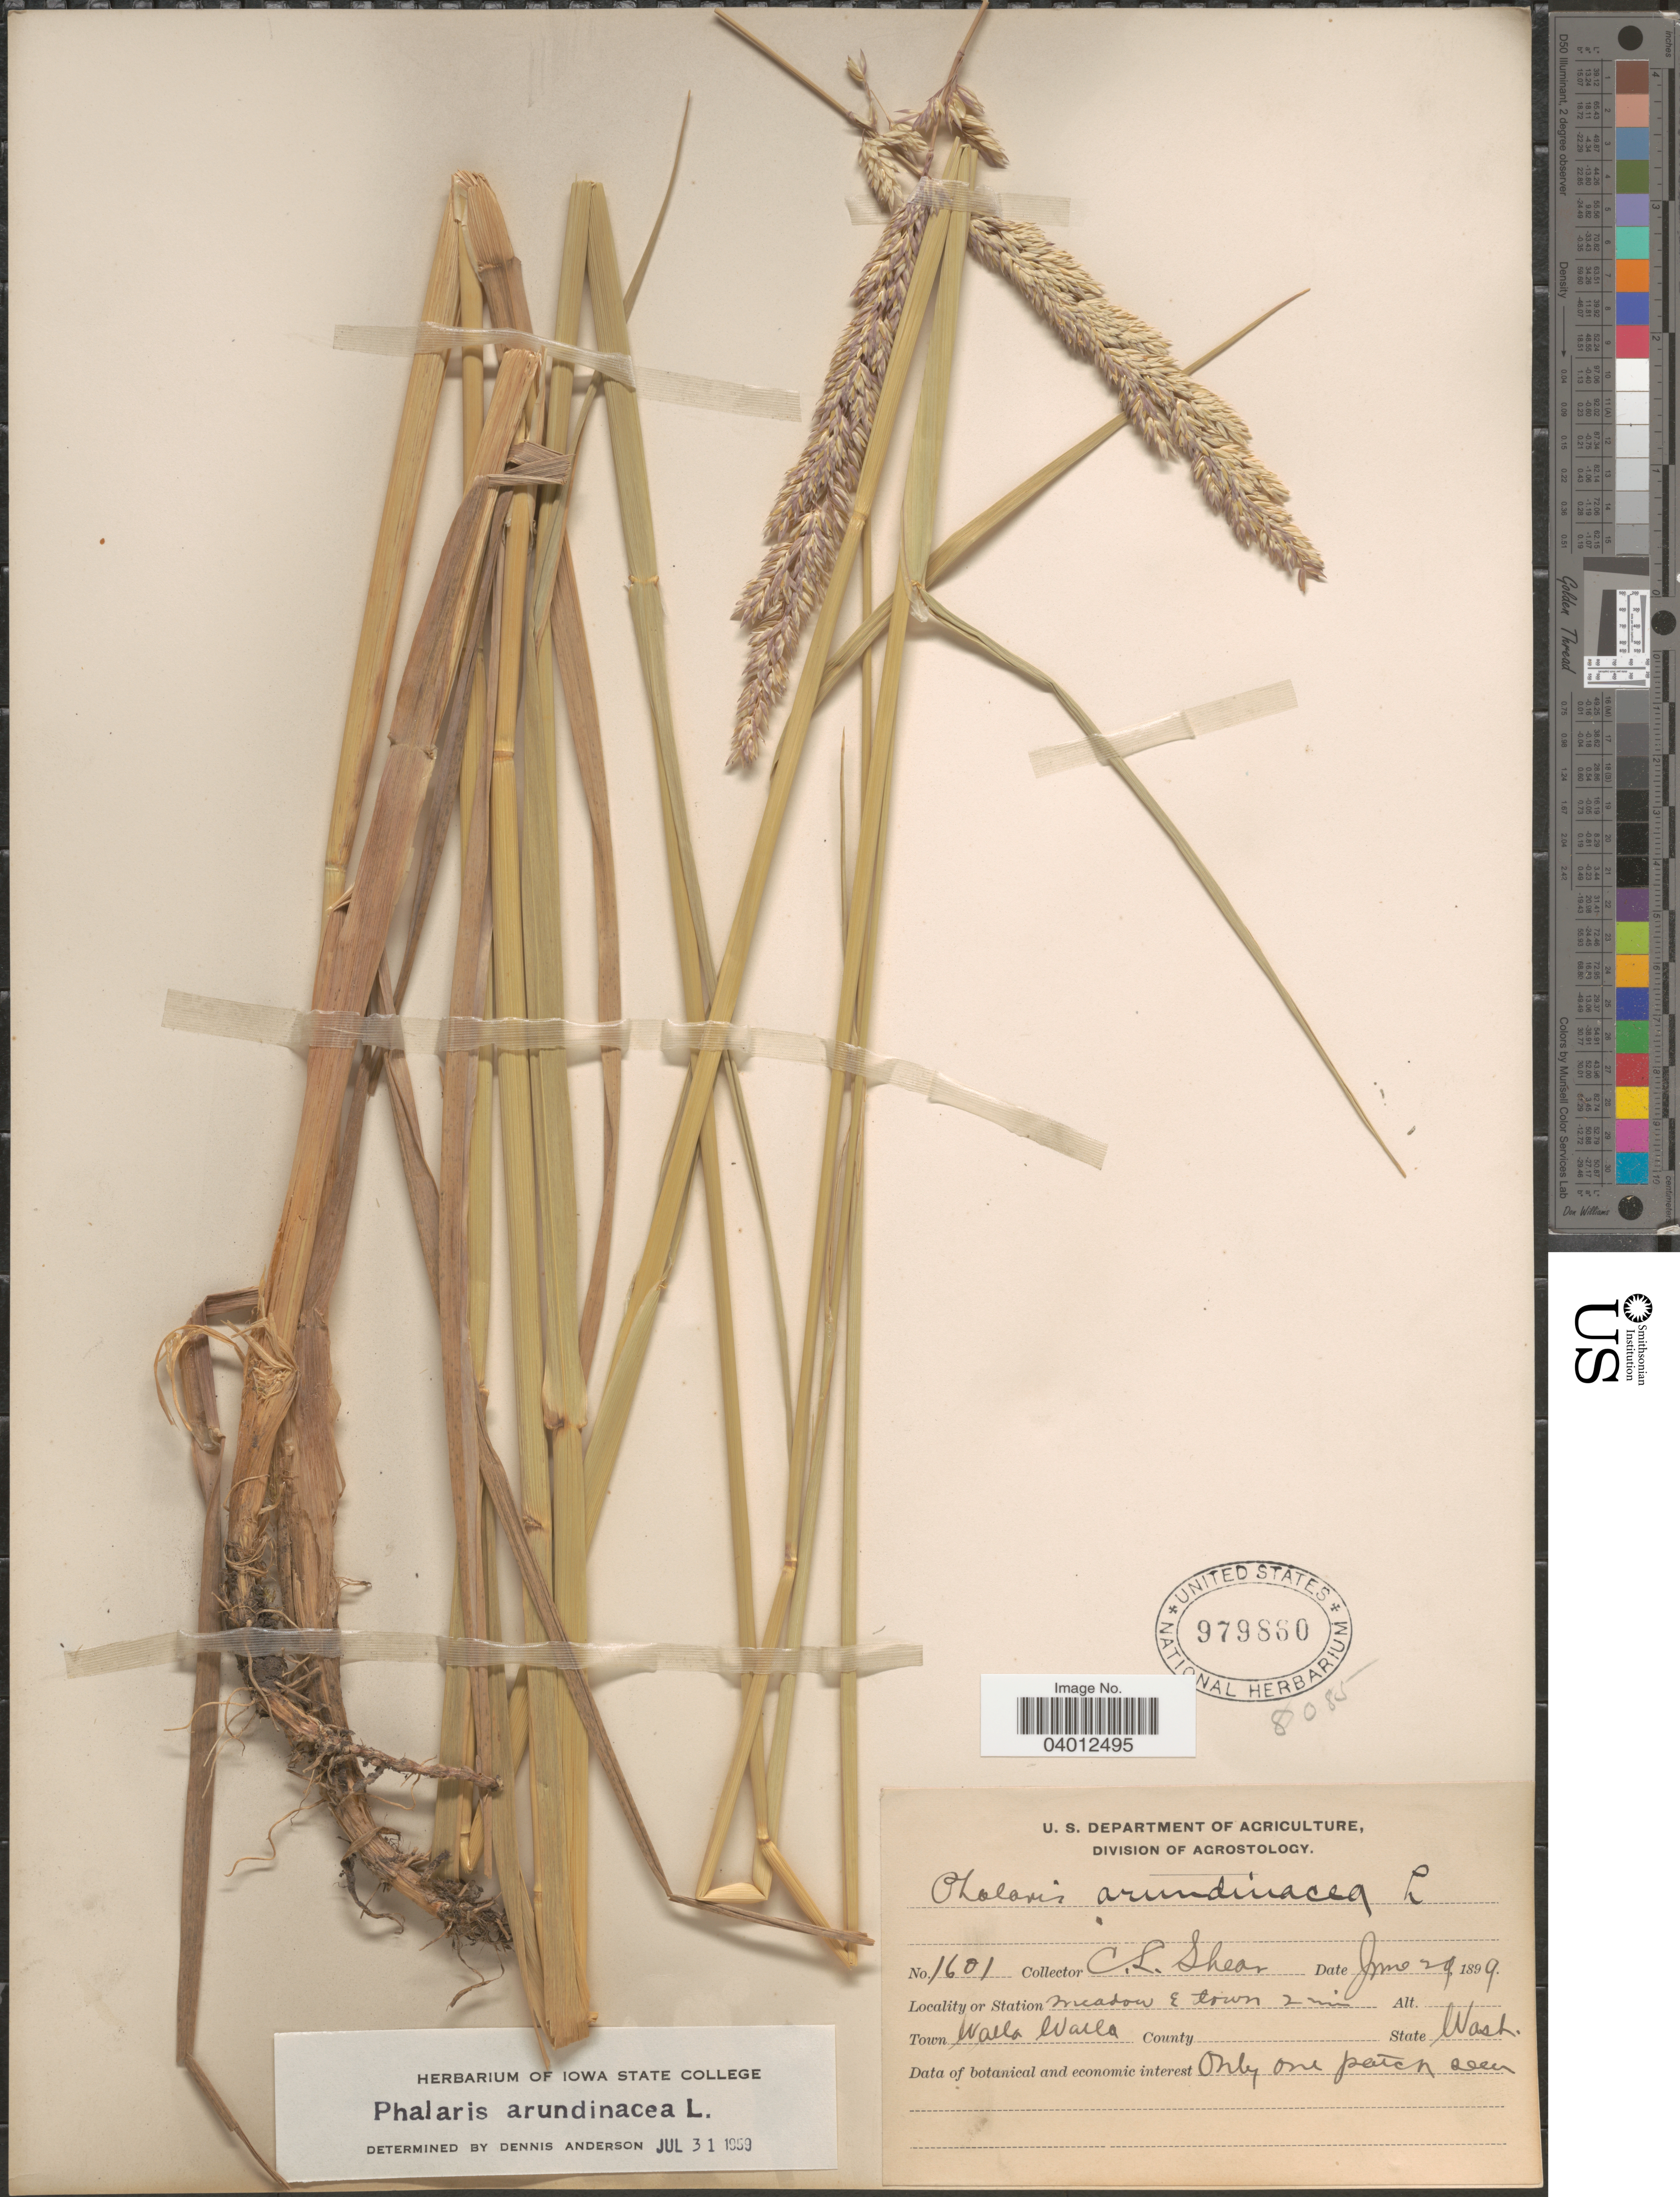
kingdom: Plantae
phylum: Tracheophyta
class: Liliopsida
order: Poales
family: Poaceae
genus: Phalaris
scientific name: Phalaris arundinacea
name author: L.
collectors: C. L. Shear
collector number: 1601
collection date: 1899-06-29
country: United States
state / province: Washington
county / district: Walla Walla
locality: Meadow E town 2 mi Town Walla Walla.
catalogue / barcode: US 979860